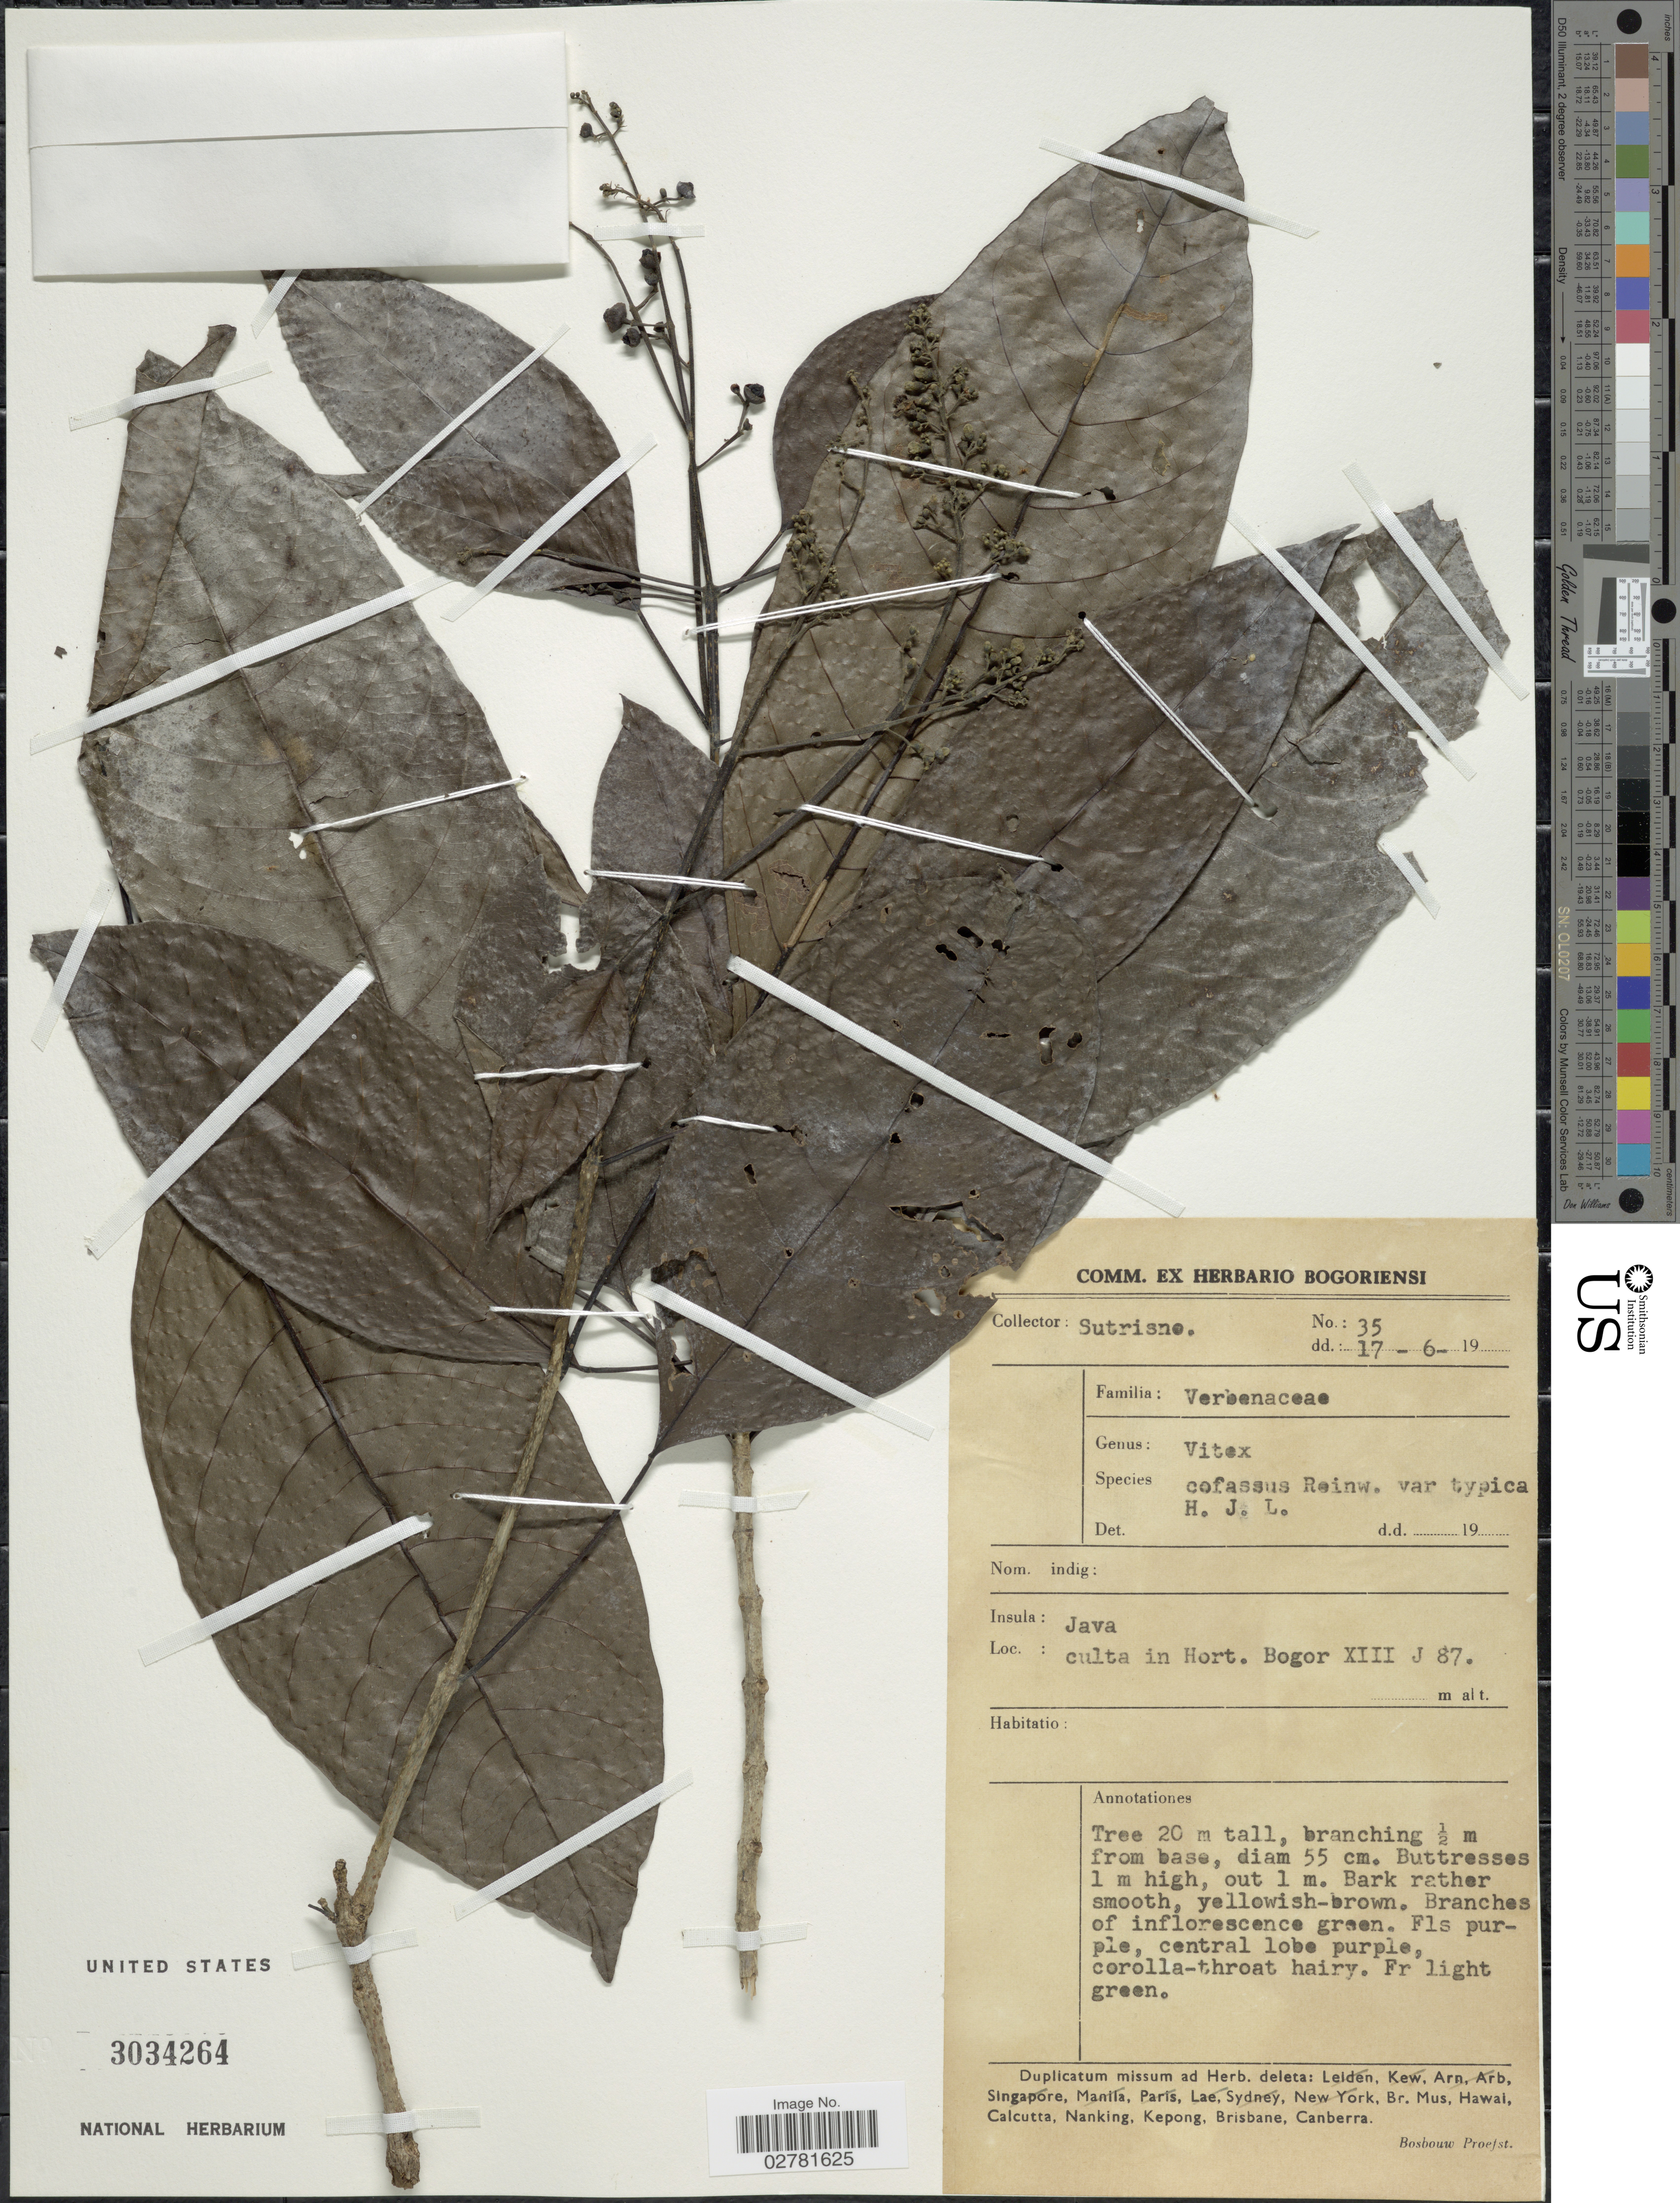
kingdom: Plantae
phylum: Tracheophyta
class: Magnoliopsida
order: Lamiales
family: Lamiaceae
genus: Vitex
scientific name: Vitex cofassus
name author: Reinw. ex Blume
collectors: P. Sutrisno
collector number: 35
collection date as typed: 17-6-19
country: Indonesia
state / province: Java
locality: Insula: Java. Culta in Hort. Bogor XIII J 87.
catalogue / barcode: US 3034264